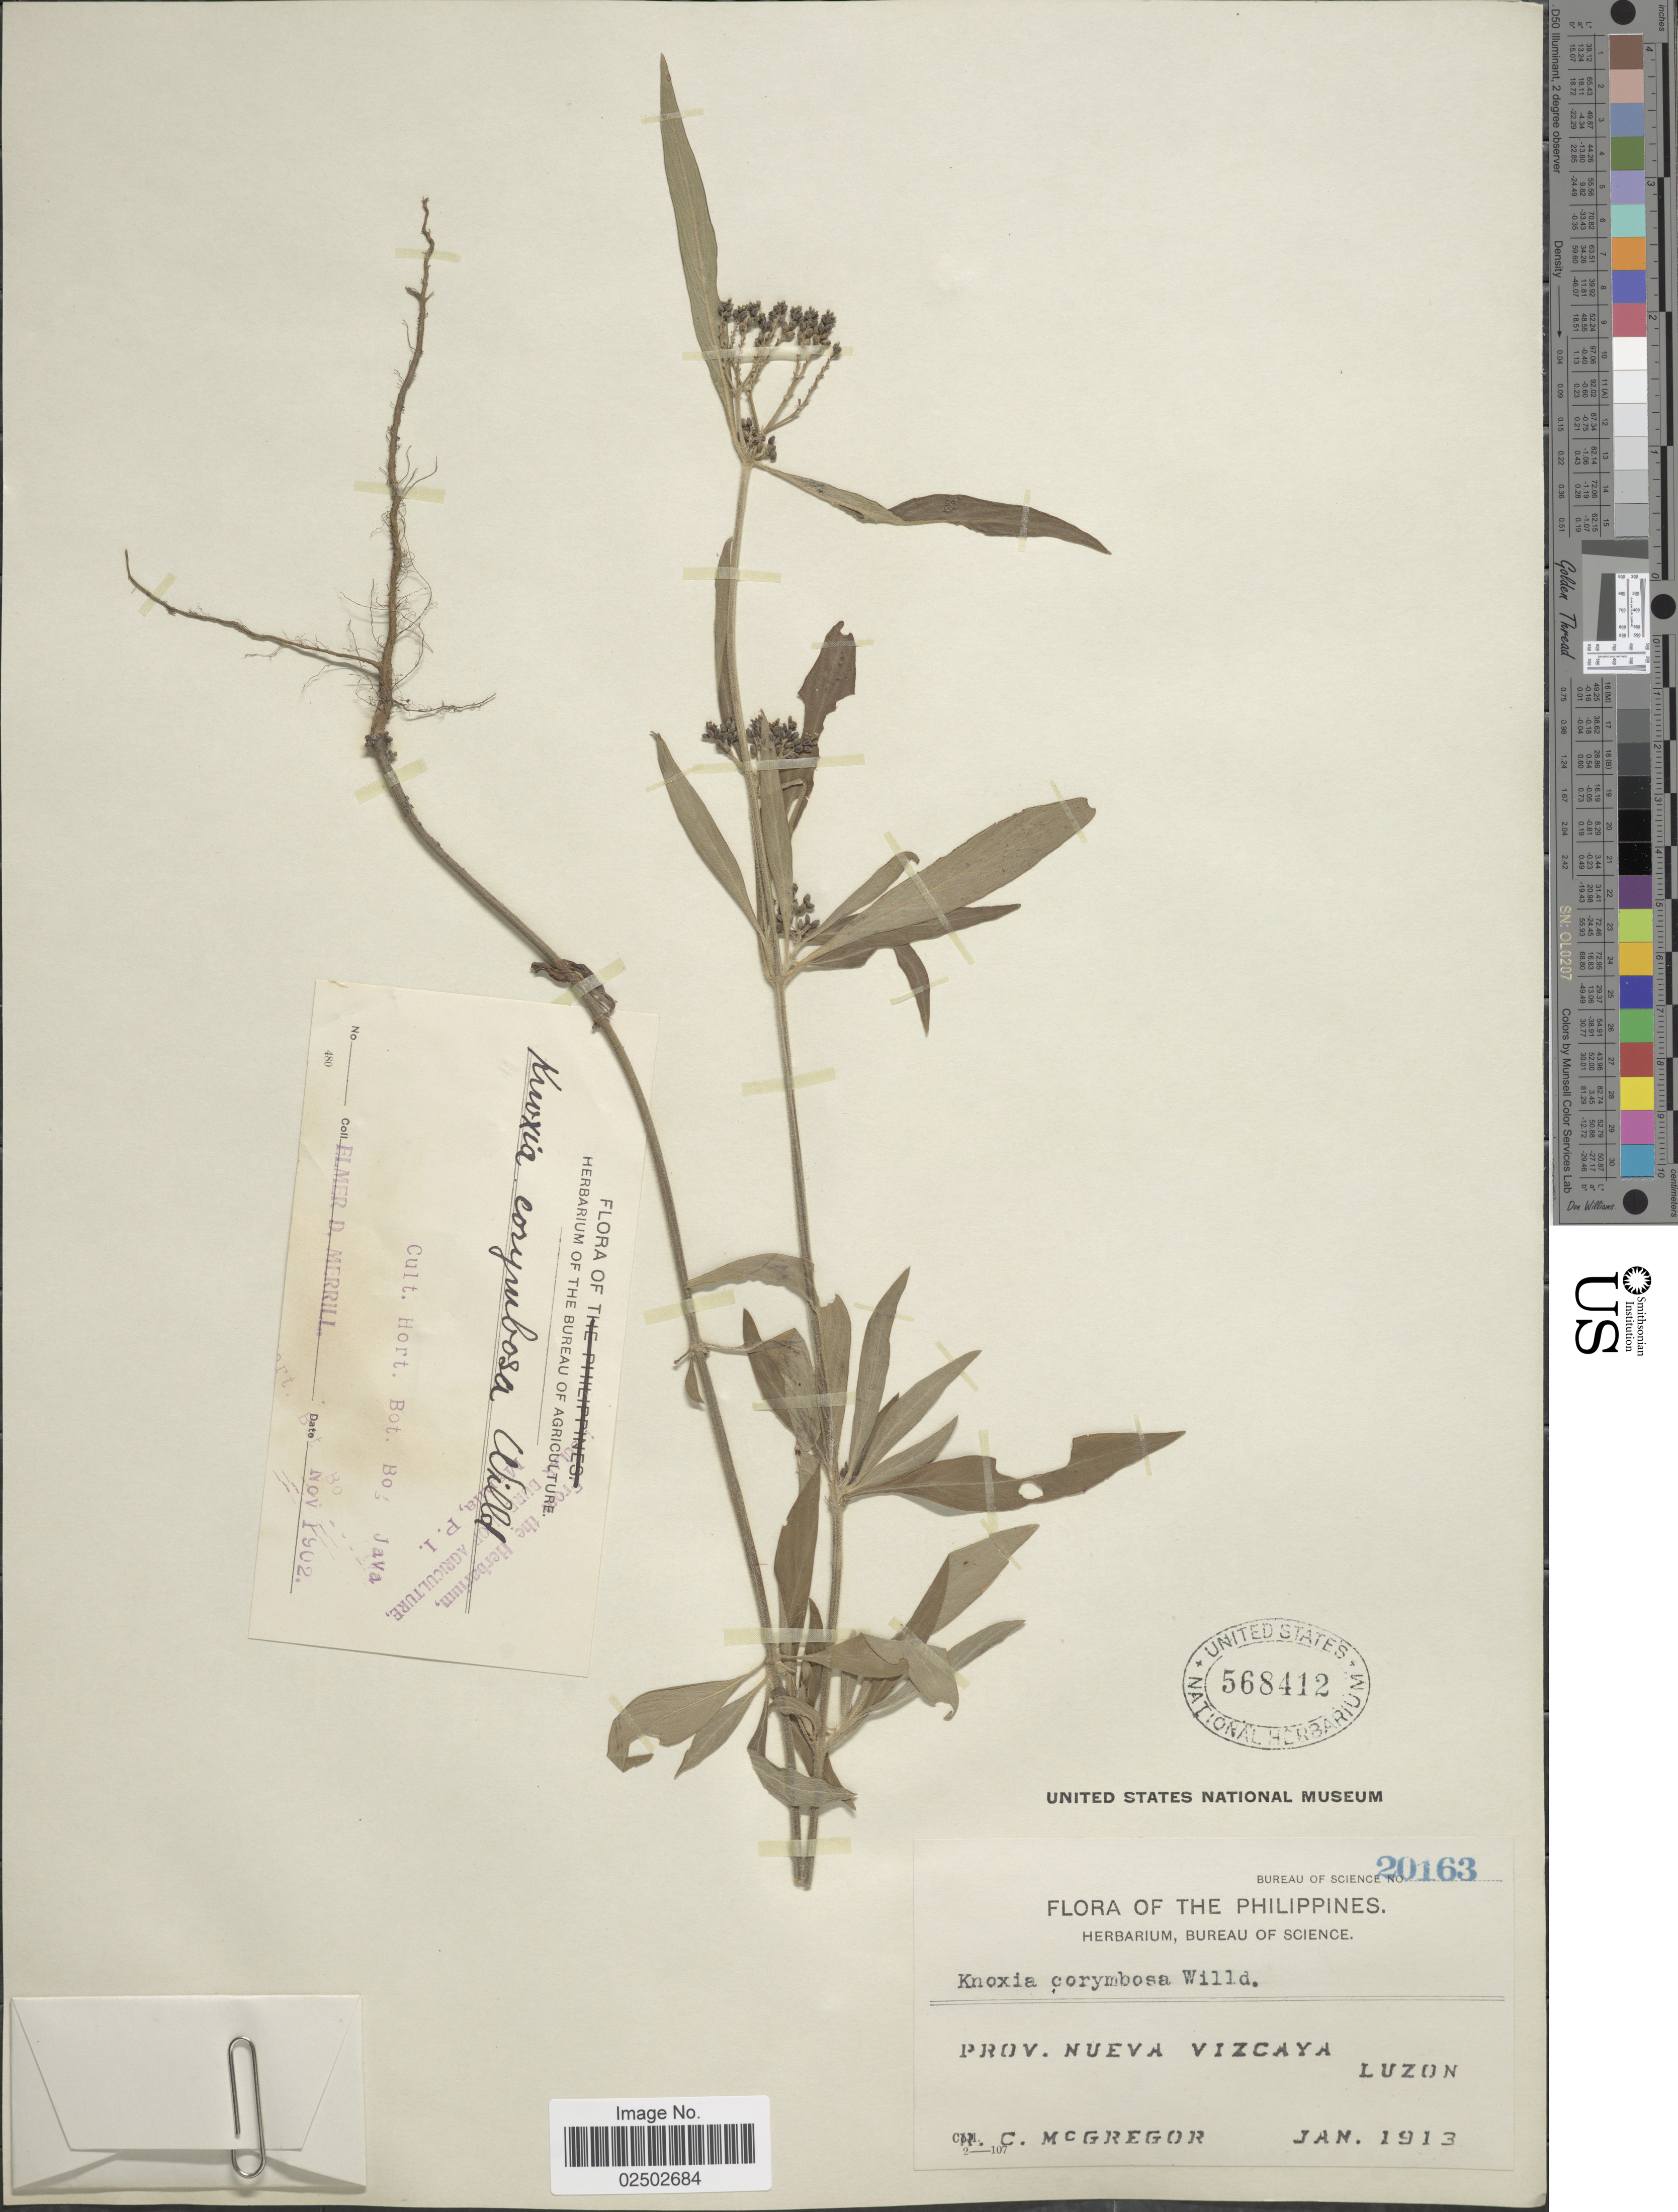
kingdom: Plantae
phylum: Tracheophyta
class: Magnoliopsida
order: Gentianales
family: Rubiaceae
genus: Knoxia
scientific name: Knoxia corymbosa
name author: Willd.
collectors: E. D. Merrill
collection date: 1902-11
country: Indonesia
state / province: Java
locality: Cult. Hort. Bot. Bog. Java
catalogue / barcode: US 568412-2